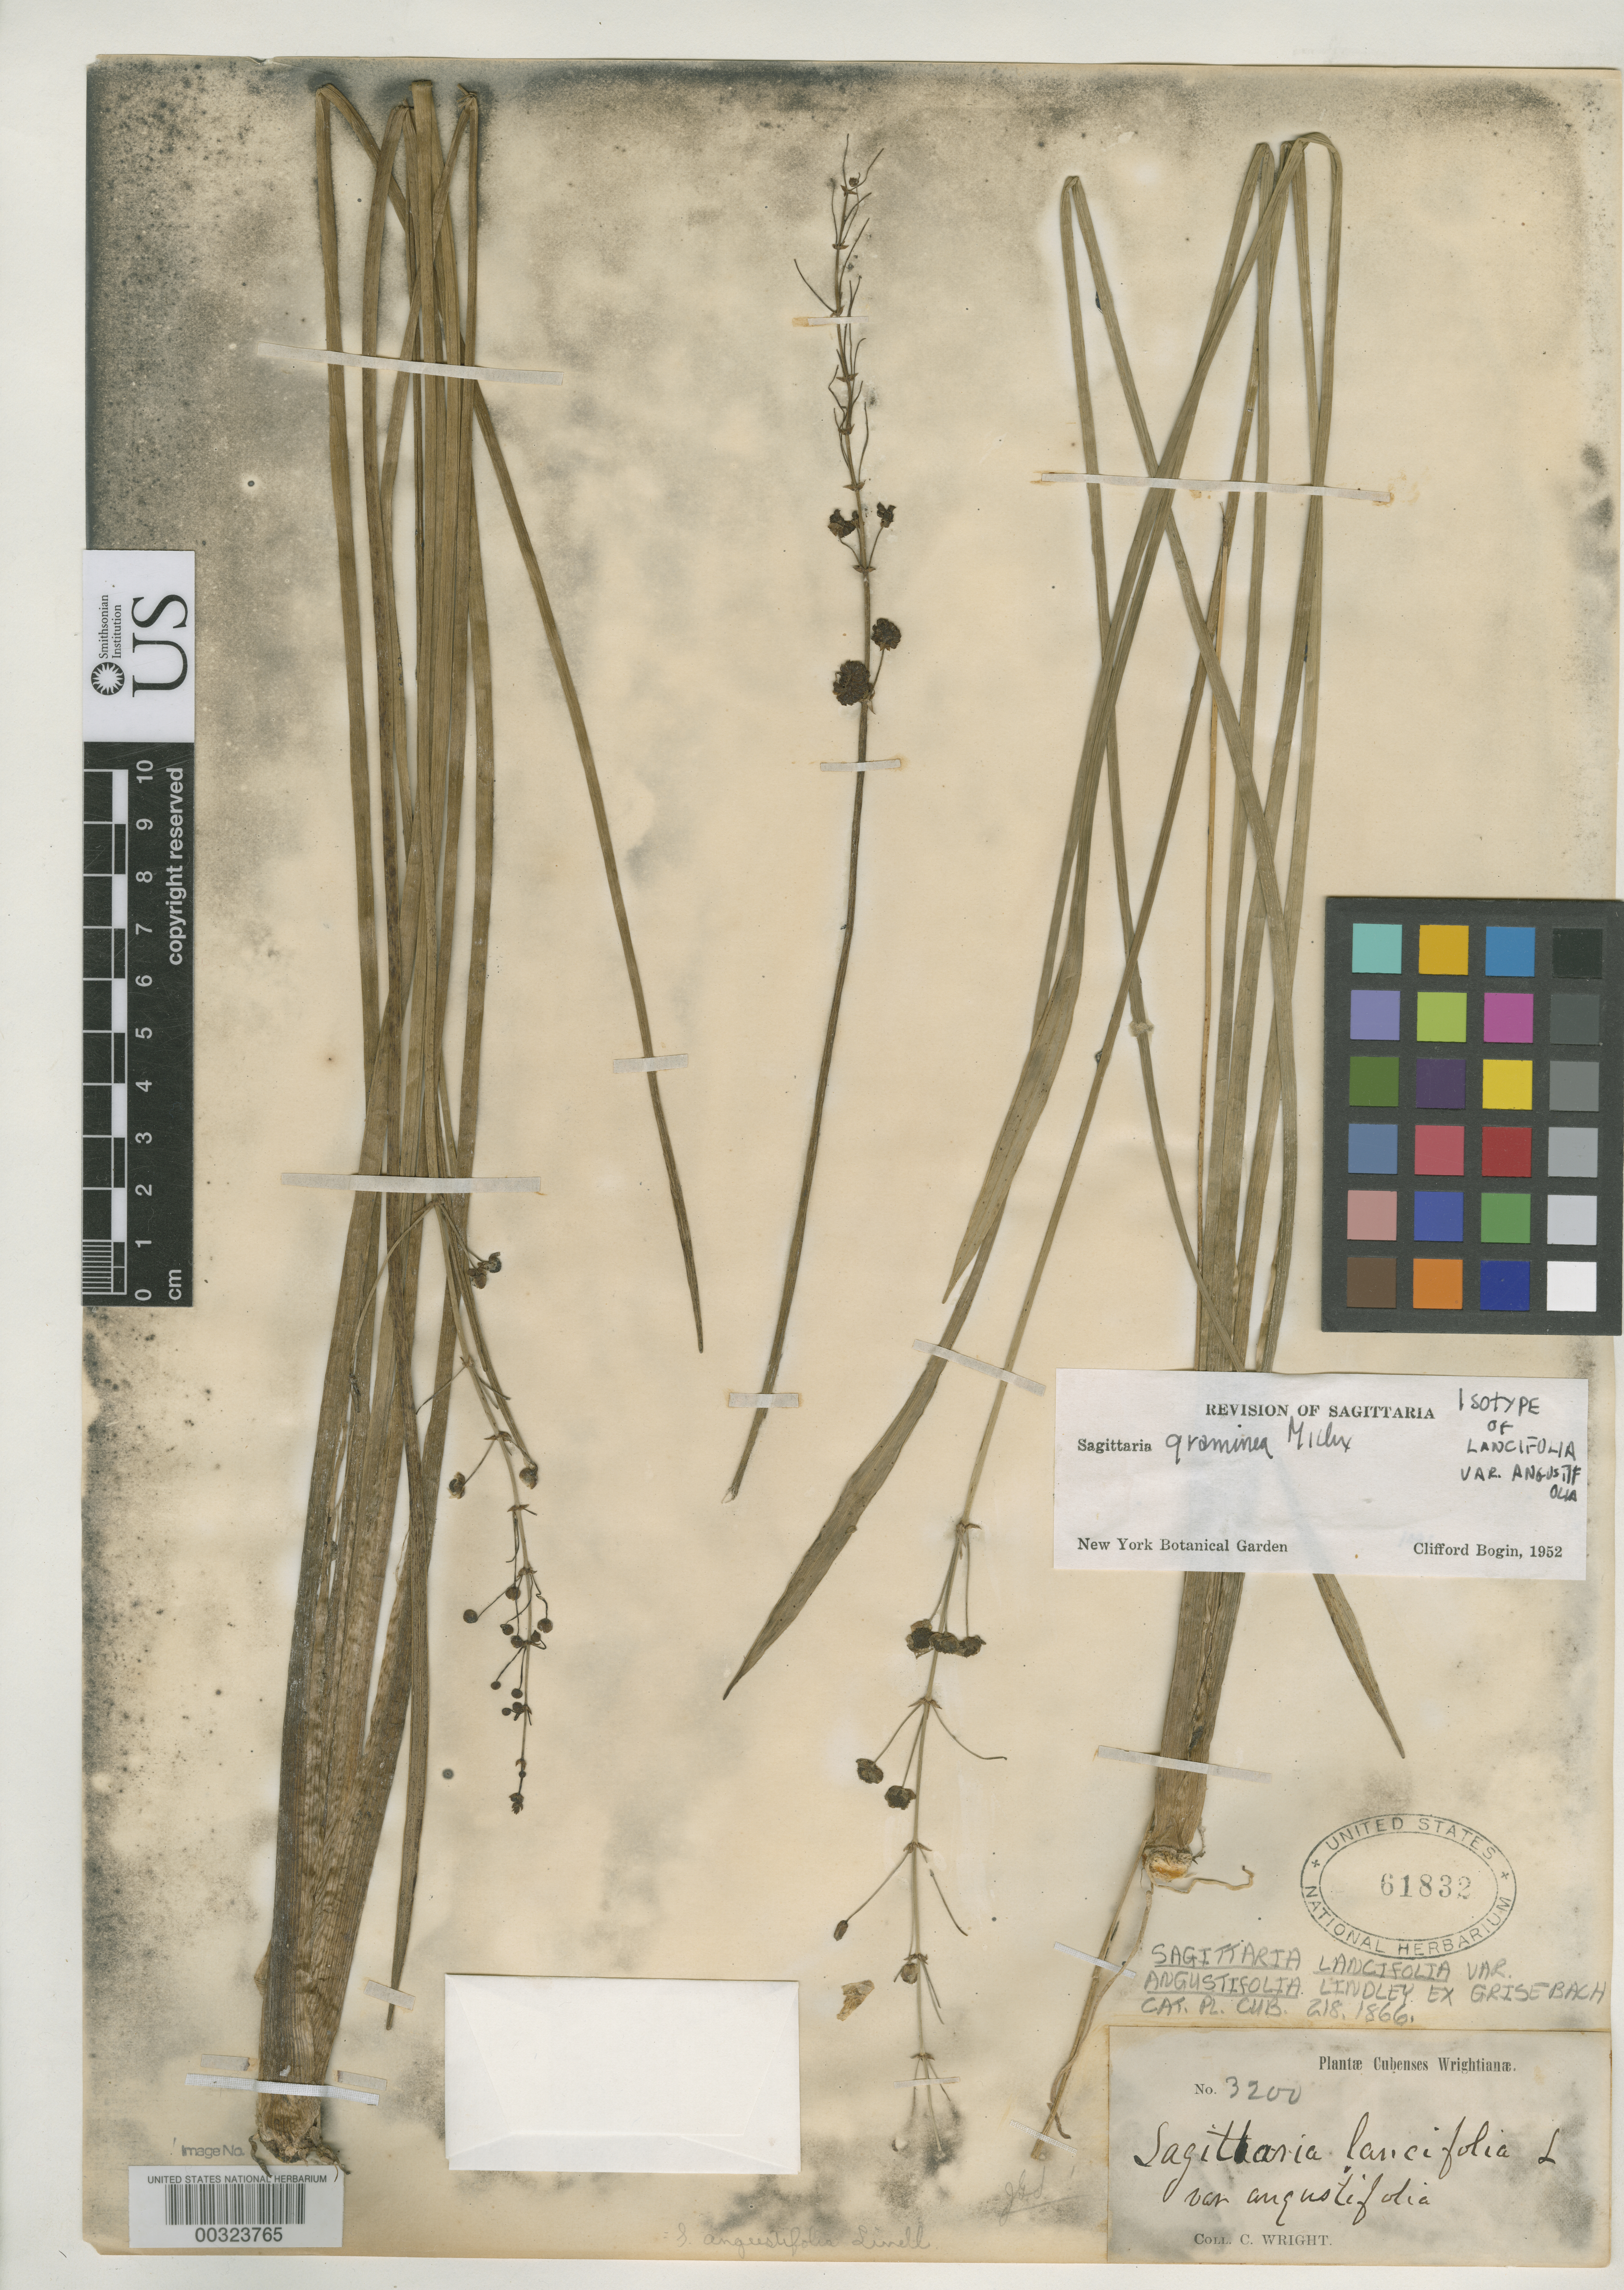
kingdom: Plantae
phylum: Tracheophyta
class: Liliopsida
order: Alismatales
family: Alismataceae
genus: Sagittaria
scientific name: Sagittaria lancifolia var. angustifolia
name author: Lindl. ex Griseb.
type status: Isotype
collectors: C. Wright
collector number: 3200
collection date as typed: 1838 to -- --- 1842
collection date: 1838/1842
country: Cuba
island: Greater Antilles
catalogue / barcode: US 61832